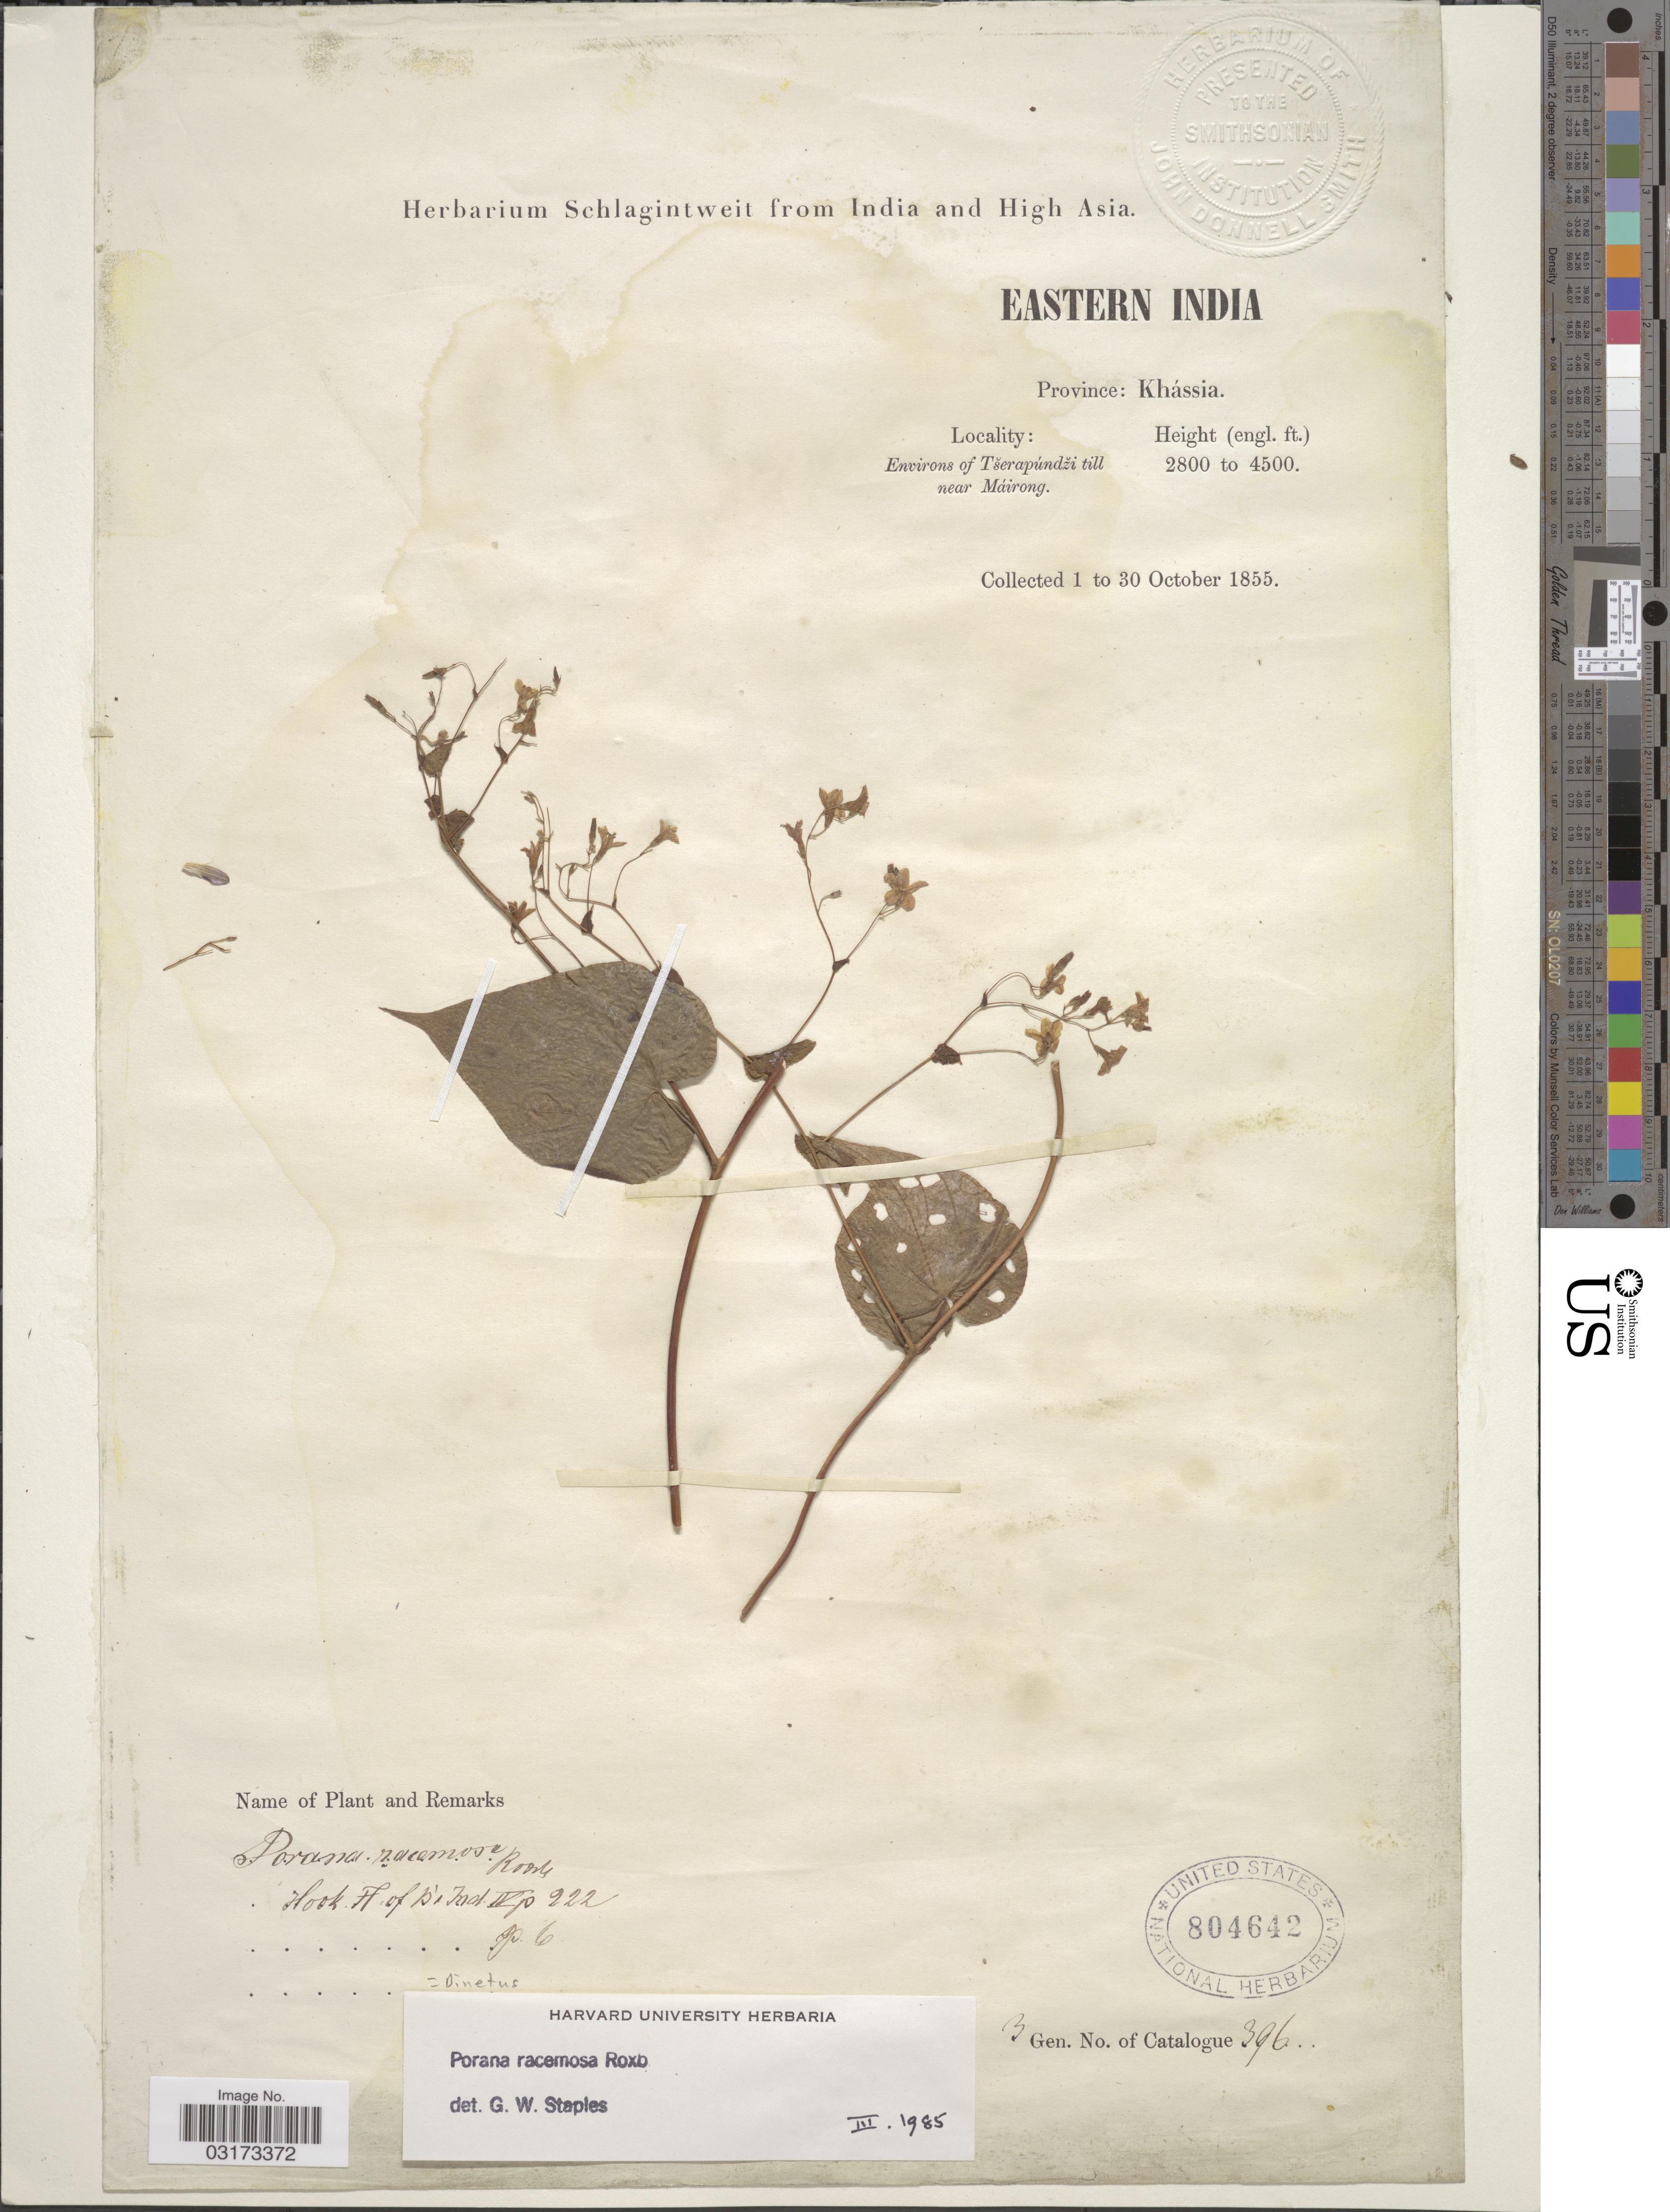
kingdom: Plantae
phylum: Tracheophyta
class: Magnoliopsida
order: Solanales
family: Convolvulaceae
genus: Dinetus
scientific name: Dinetus racemosus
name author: (Roxb.) Sweet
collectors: ex herb. Schlagintweit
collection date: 1855-10-01/1855-10-30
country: India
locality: Eastern India. Province: Khássia. Environs of Tserapúndzi till near Máirong.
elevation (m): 853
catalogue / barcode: US 804642